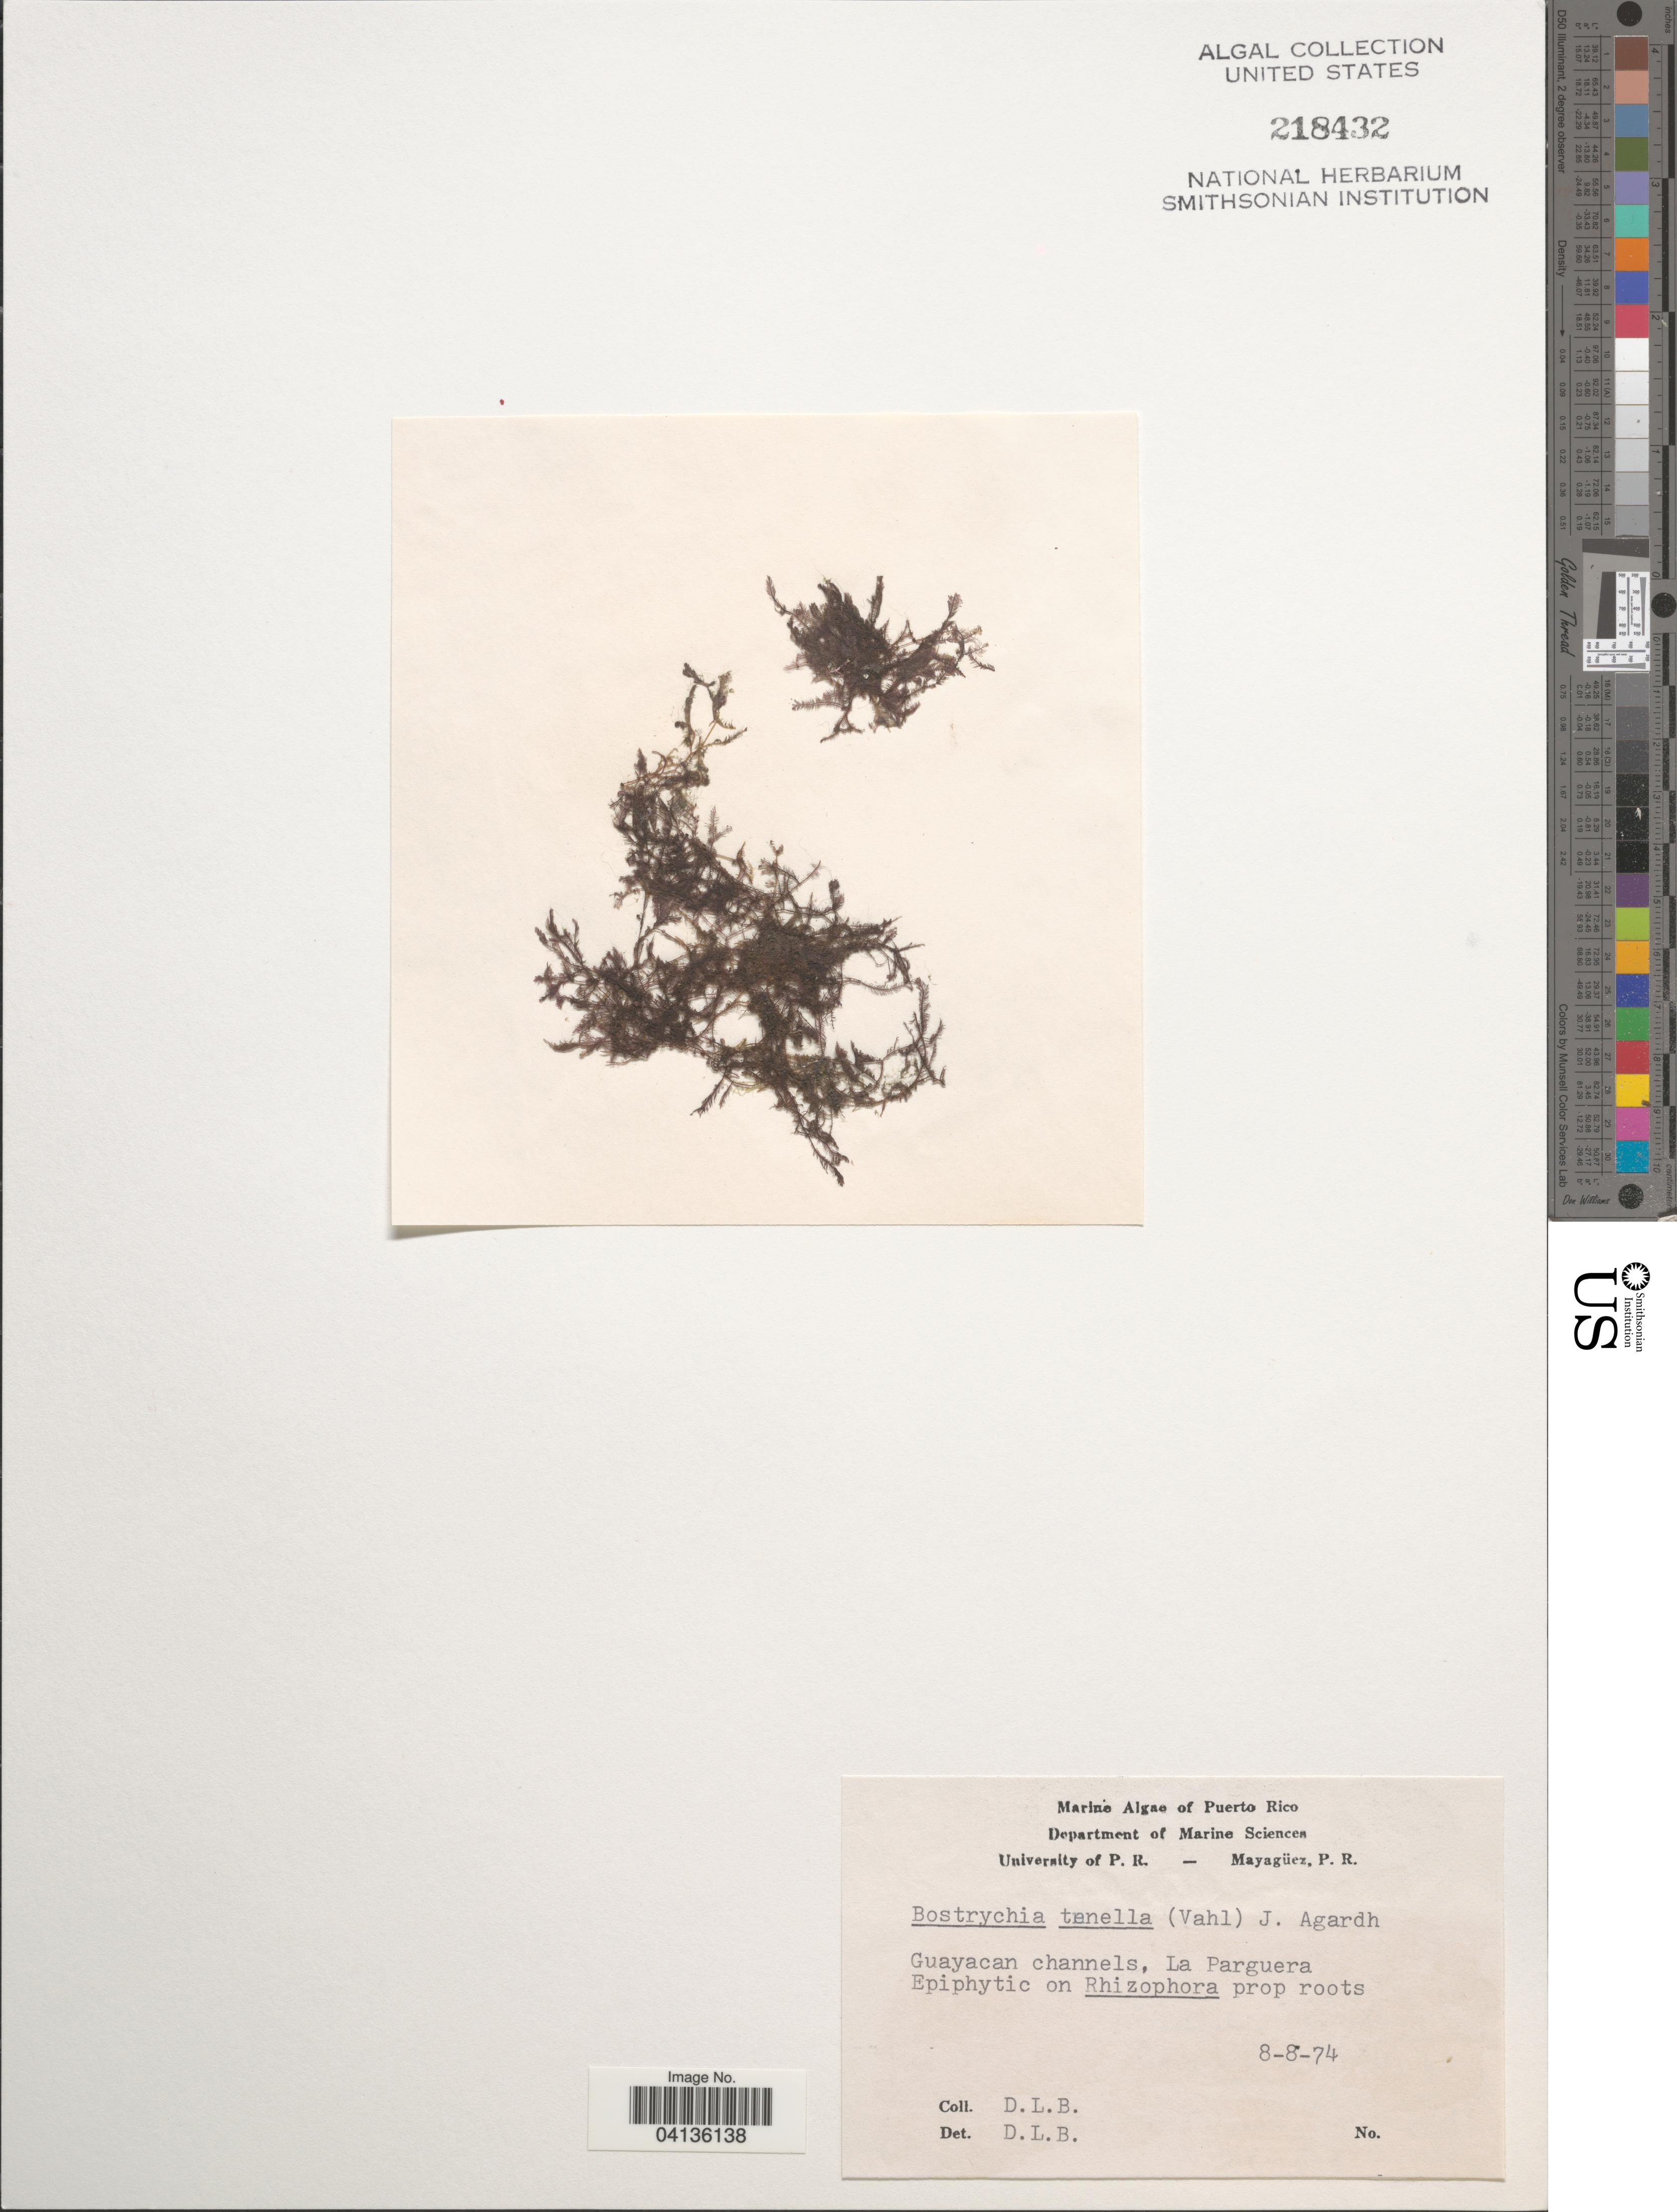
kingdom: Plantae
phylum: Rhodophyta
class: Florideophyceae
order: Ceramiales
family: Rhodomelaceae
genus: Bostrychia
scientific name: Bostrychia tenella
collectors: D. L. B.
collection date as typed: Transcribed d/m/y: 8/8/74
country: Puerto Rico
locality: Guayacan channels, La Parguera.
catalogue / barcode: US 218432